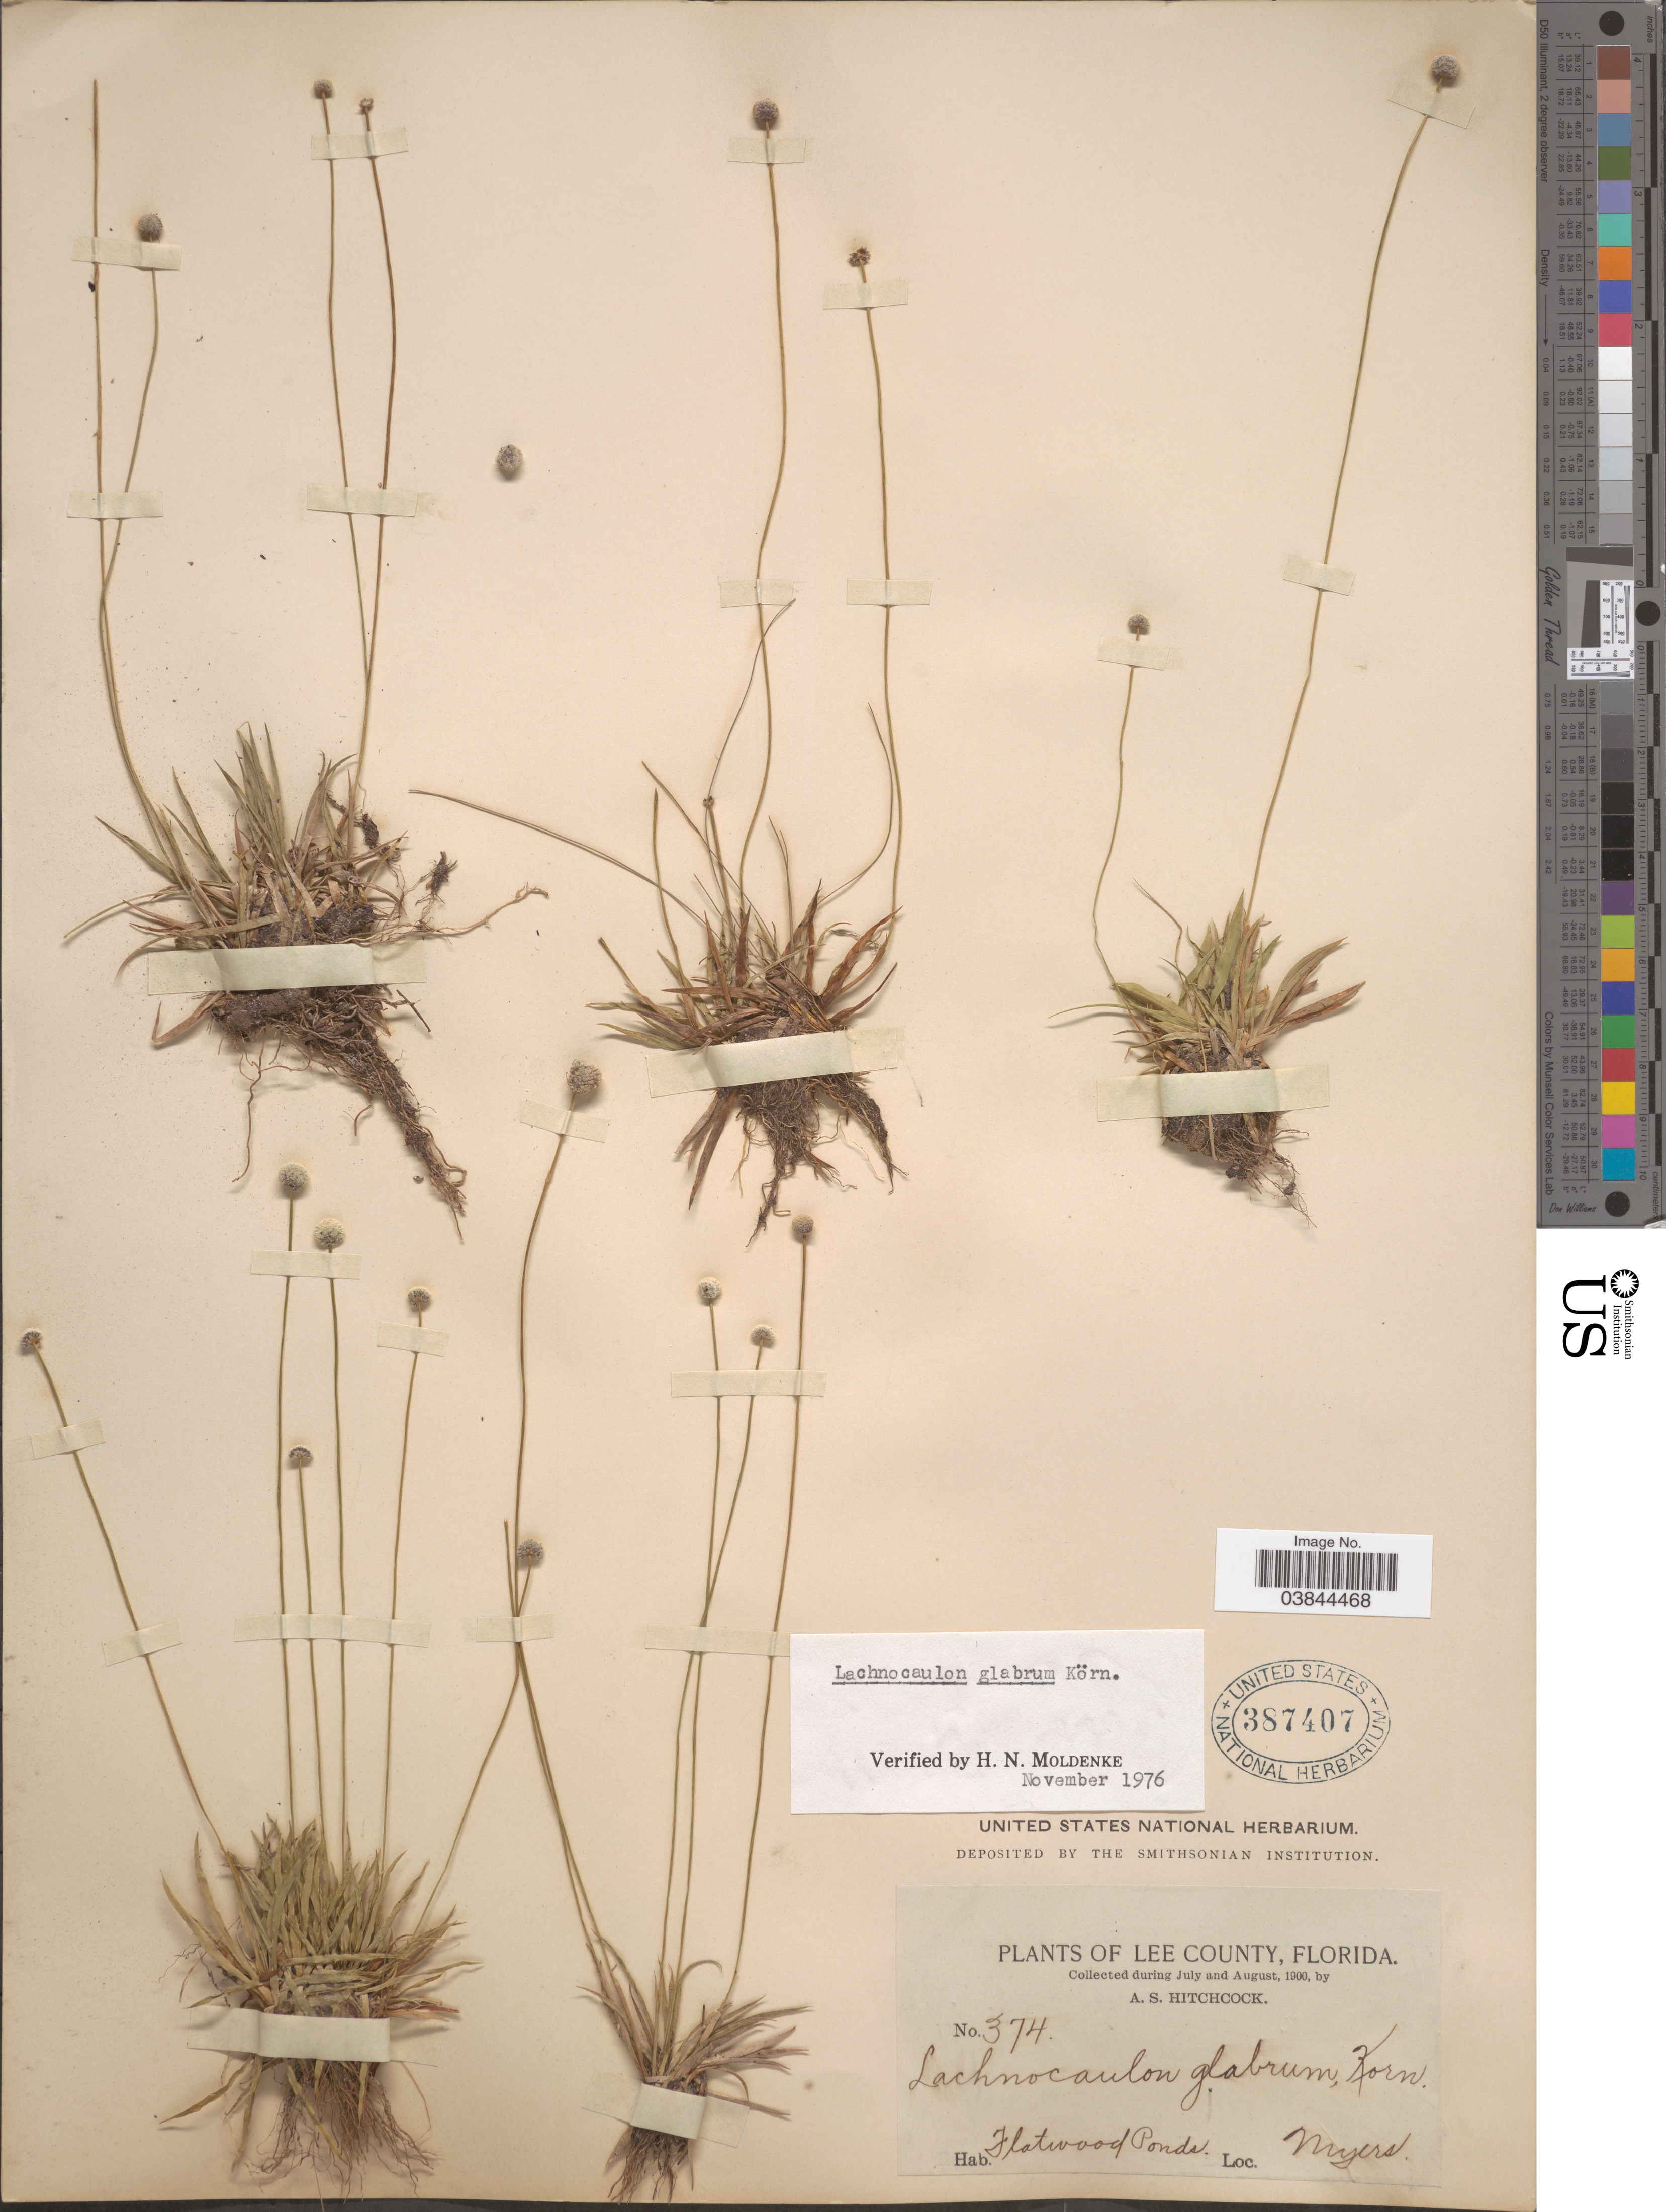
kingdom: Plantae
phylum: Tracheophyta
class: Liliopsida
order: Poales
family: Eriocaulaceae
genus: Lachnocaulon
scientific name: Lachnocaulon glabrum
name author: Körn.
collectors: A. S. Hitchcock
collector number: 374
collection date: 1900-07/1900-08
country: United States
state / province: Florida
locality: Lee County. Flatwood Ponds, Myers.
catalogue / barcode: US 387407